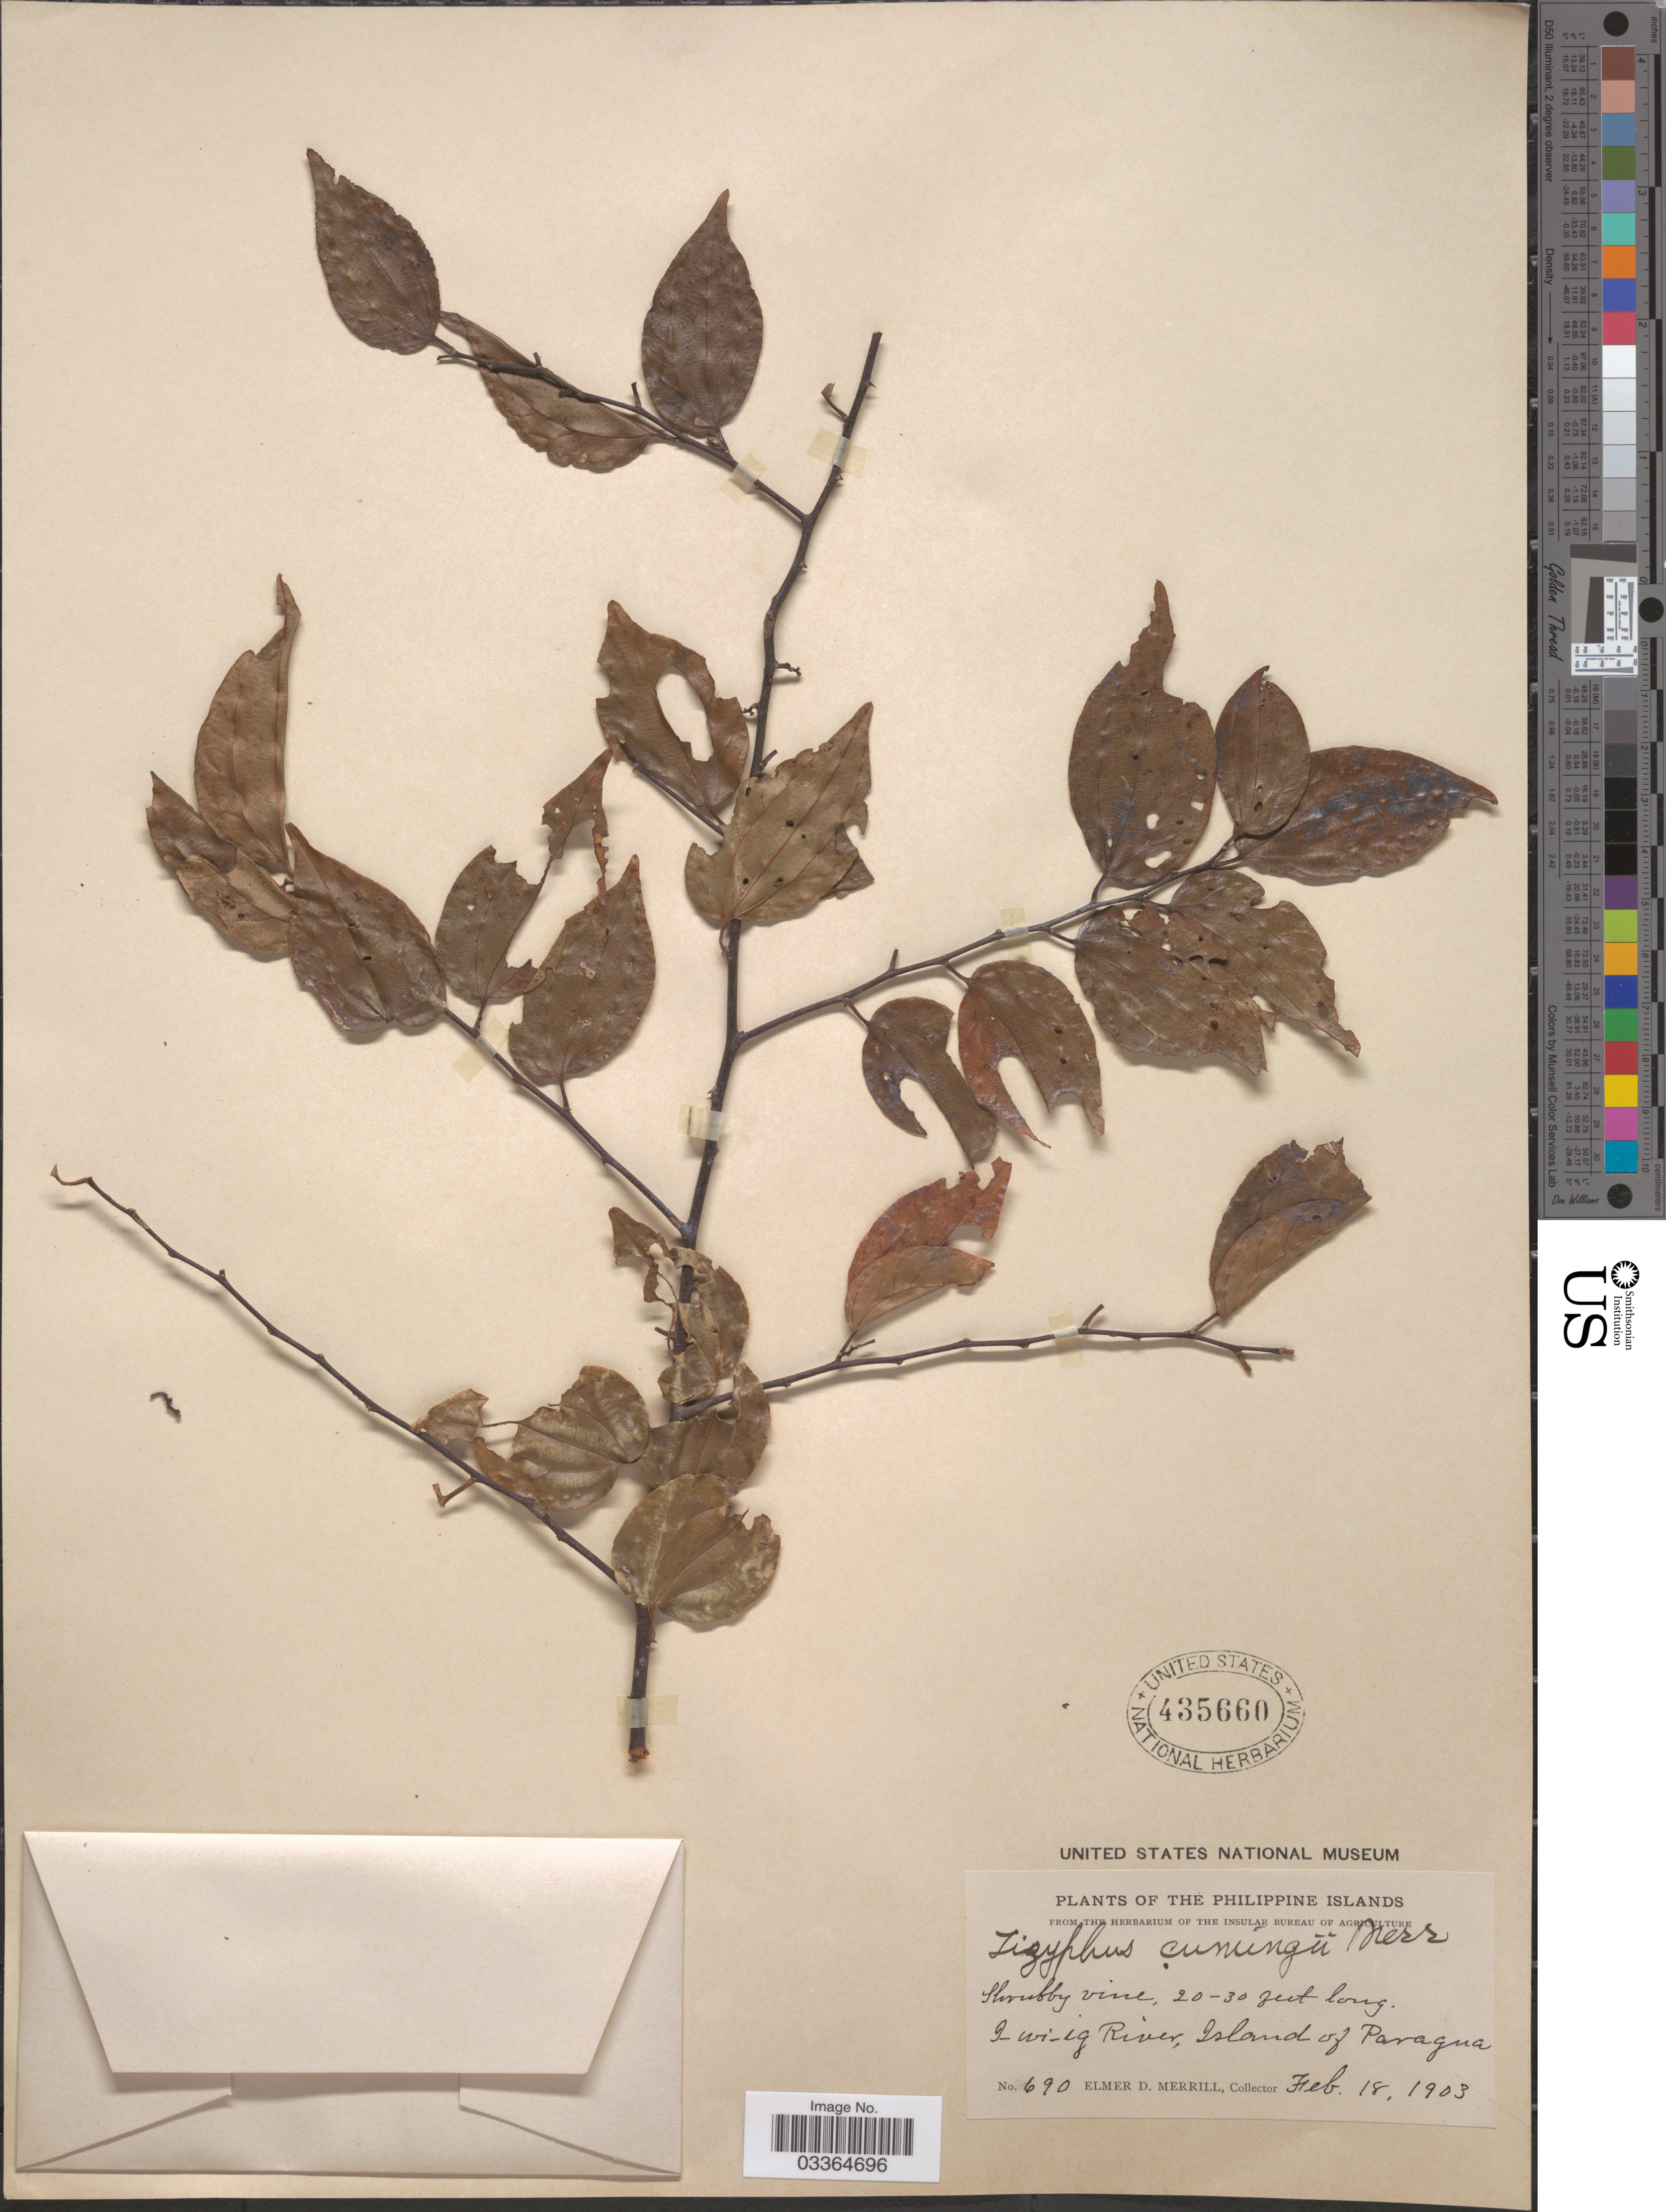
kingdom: Plantae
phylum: Tracheophyta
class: Magnoliopsida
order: Rosales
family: Rhamnaceae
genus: Ziziphus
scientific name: Ziziphus cumingiana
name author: Merr.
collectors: E. D. Merrill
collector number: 690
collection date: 1903-02-18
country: Philippines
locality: I-wi-ig River, Island of Paragua.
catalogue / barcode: US 435660